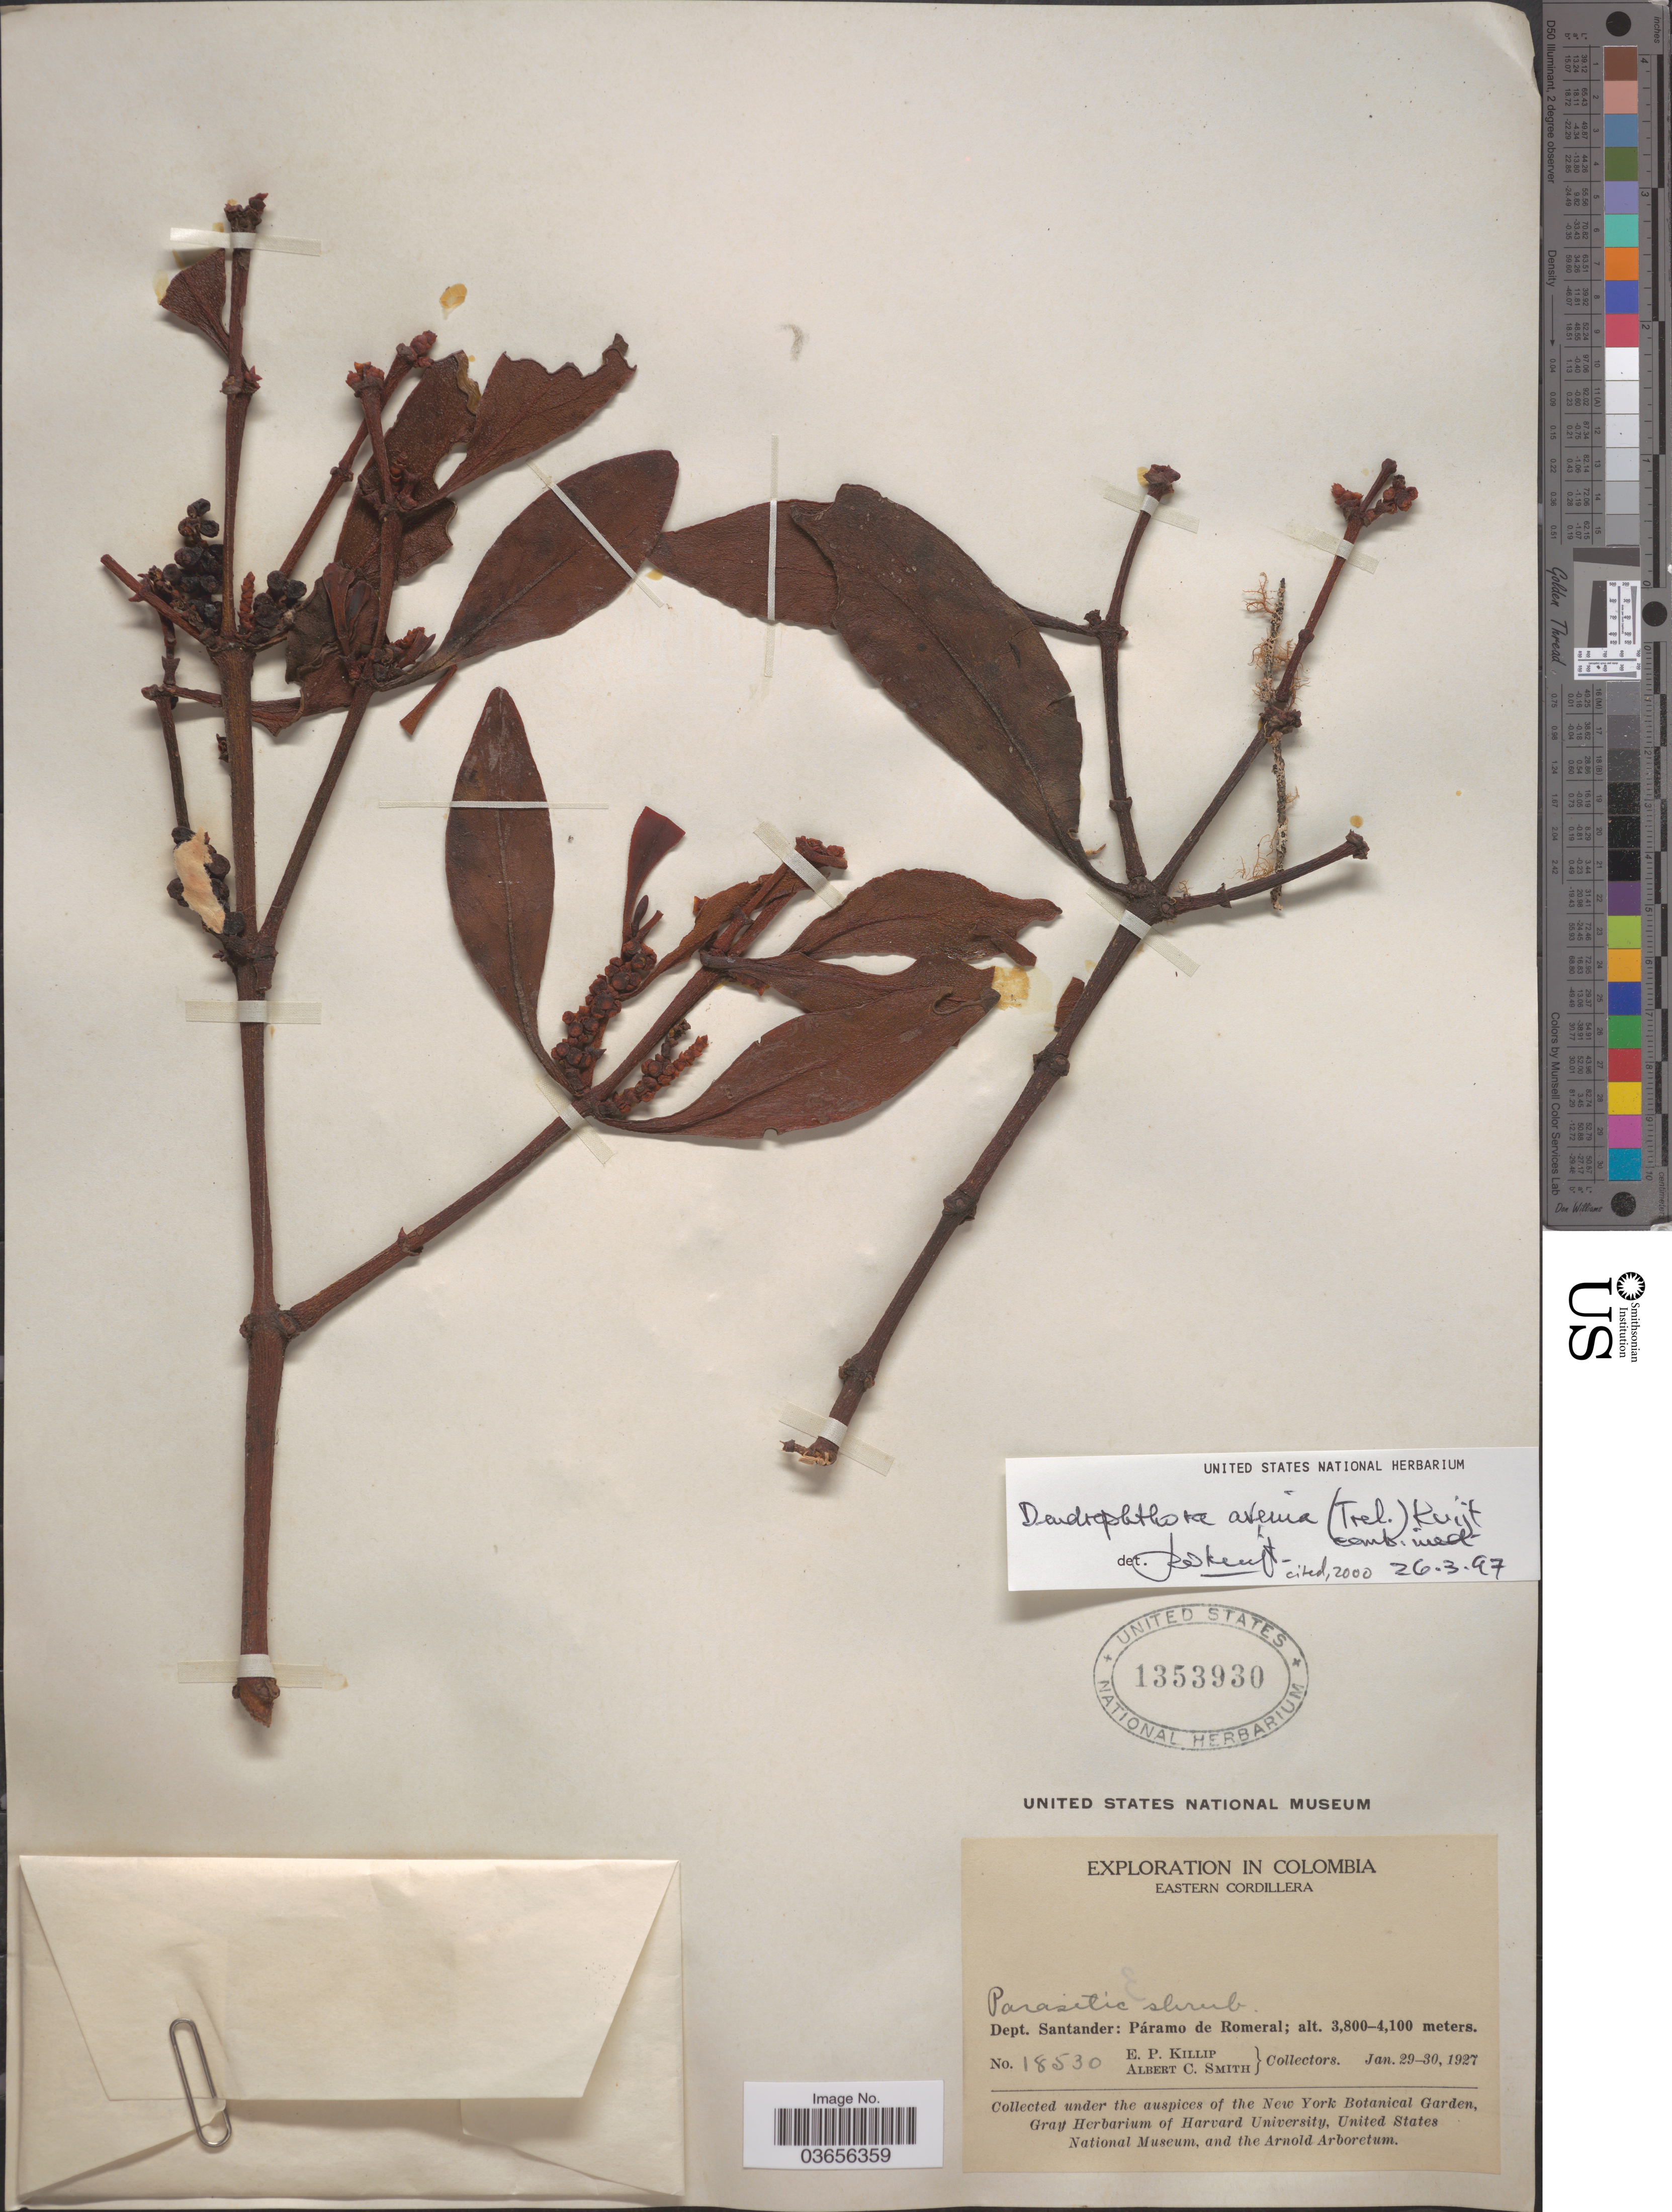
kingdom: Plantae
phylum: Tracheophyta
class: Magnoliopsida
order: Santalales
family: Viscaceae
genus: Dendrophthora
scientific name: Dendrophthora avenia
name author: (Trel.) Kuijt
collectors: E. P. Killip & A. C. Smith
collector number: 18530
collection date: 1927-01-29/1927-01-30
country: Colombia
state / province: Santander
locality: Eastern Cordillera. Dept. Santander: Páramo de Romeral.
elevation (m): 3800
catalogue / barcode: US 1353930